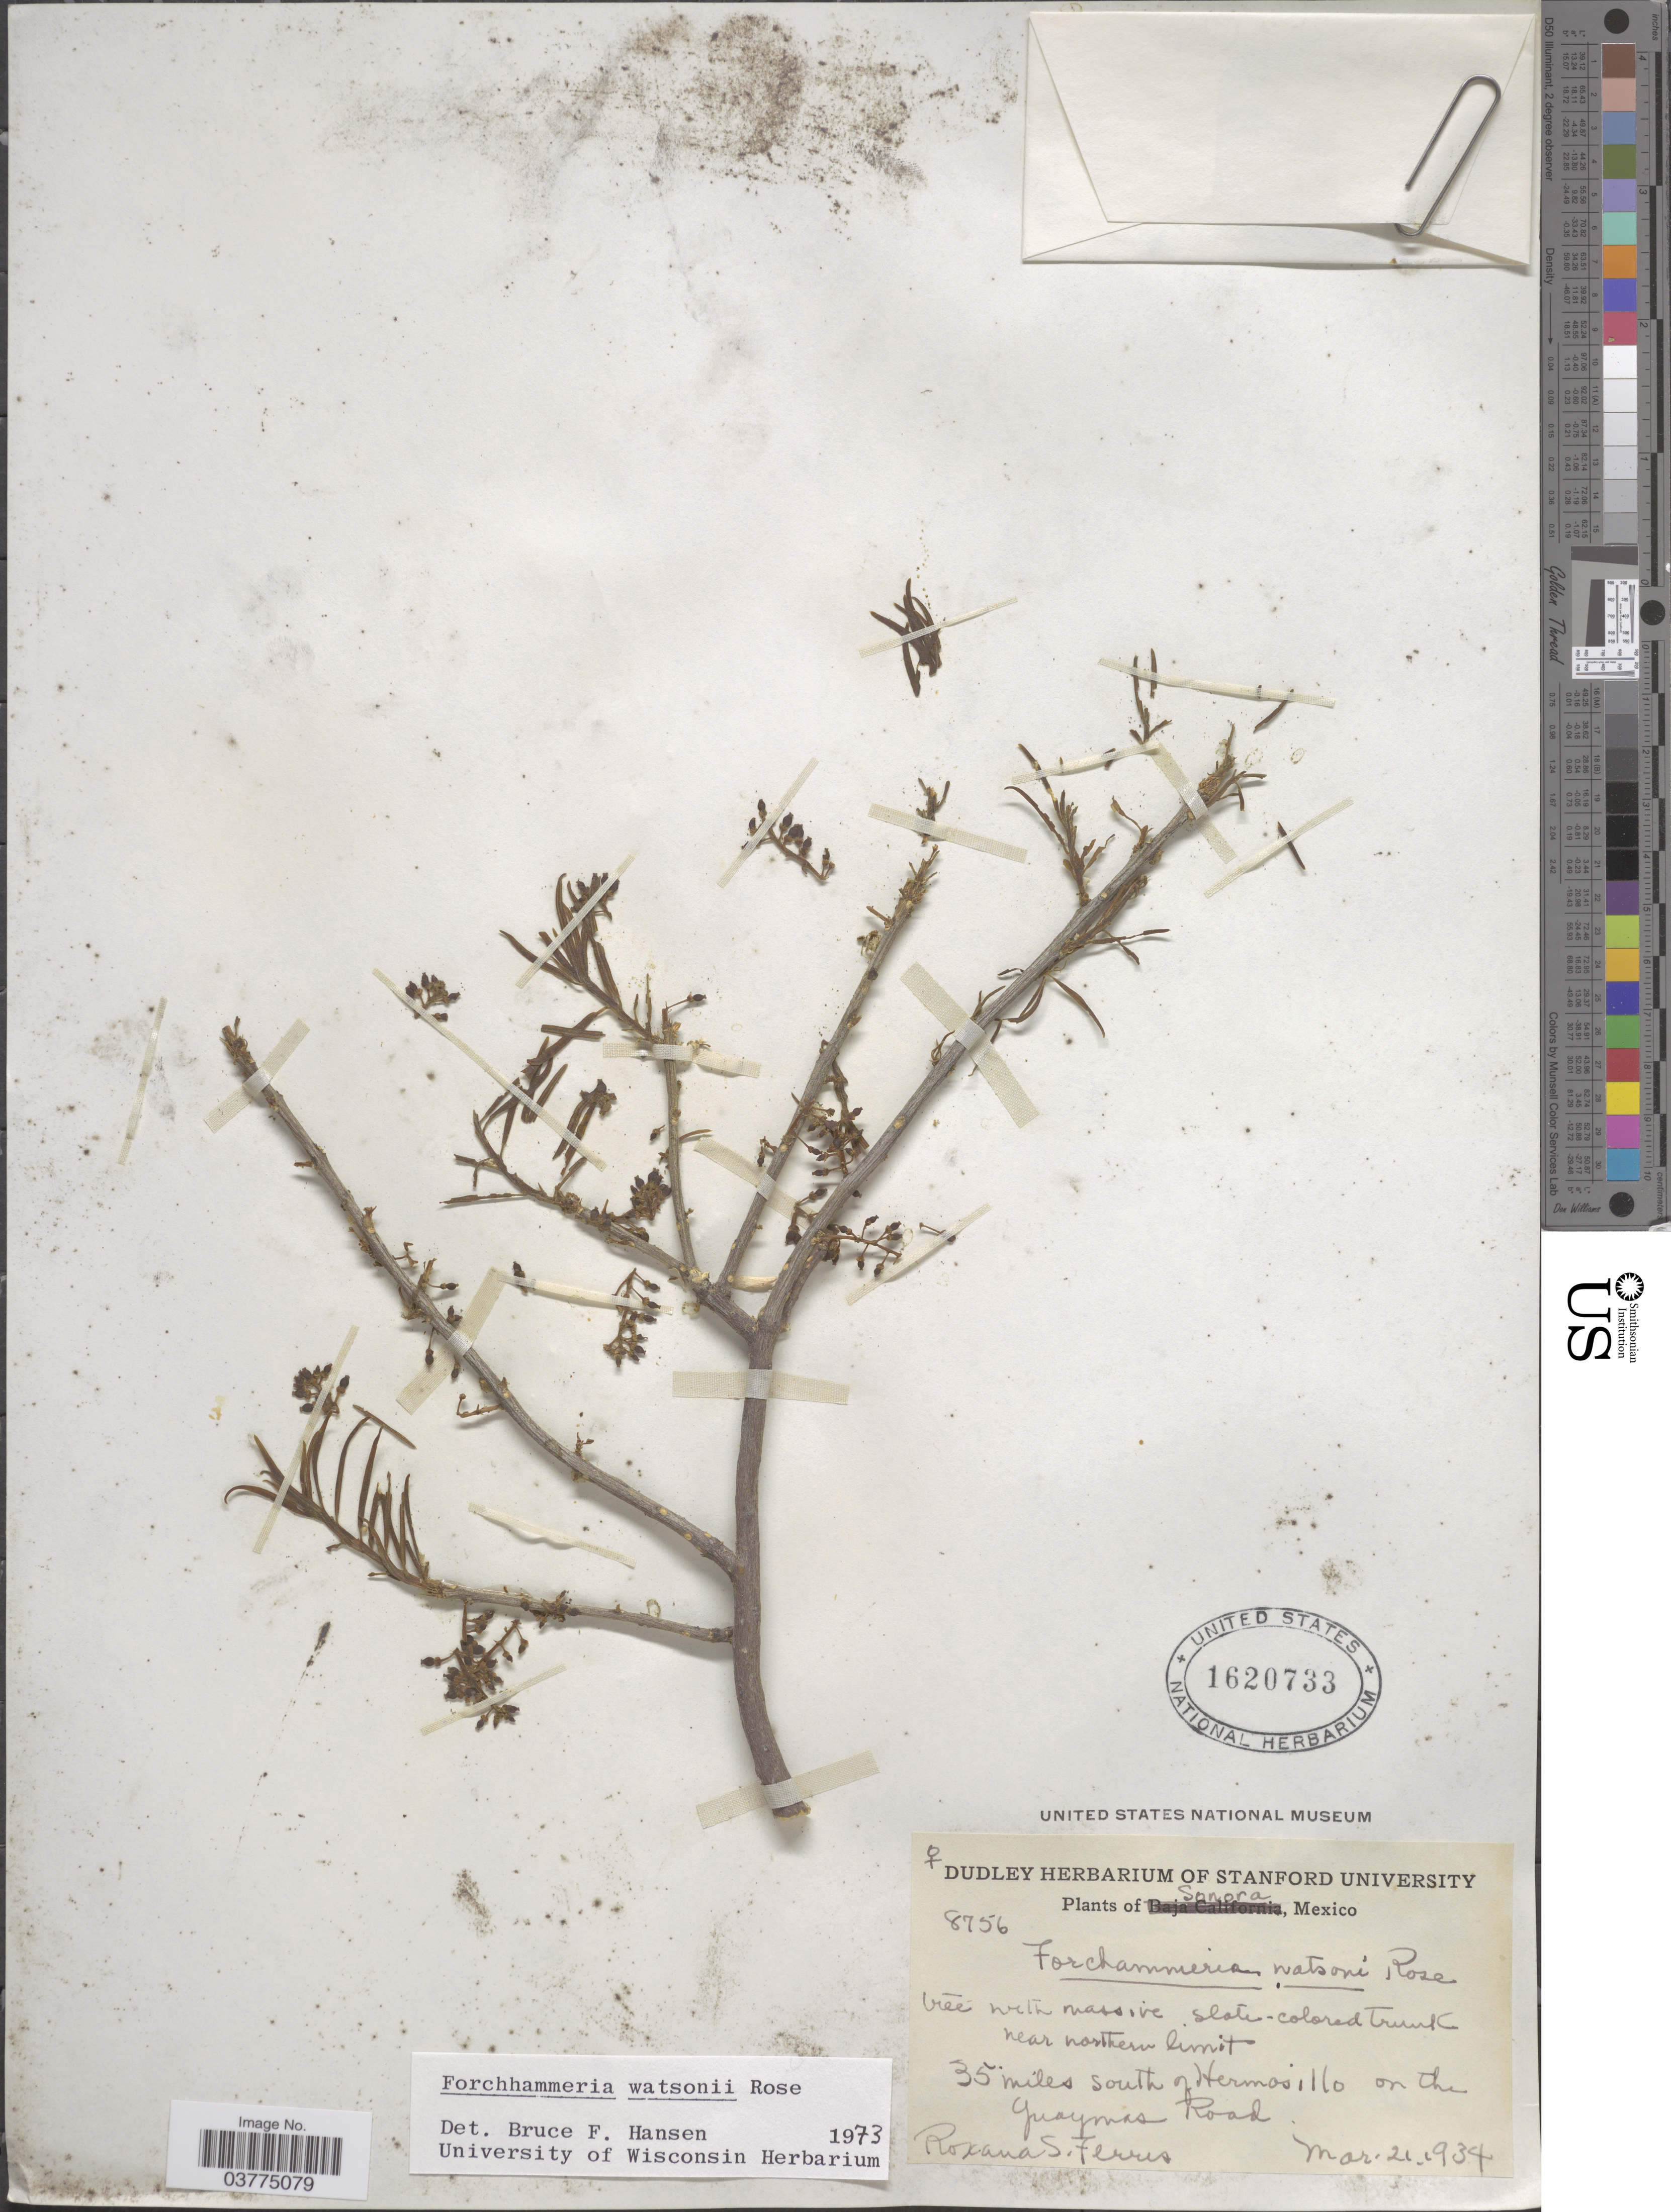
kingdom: Plantae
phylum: Tracheophyta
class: Magnoliopsida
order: Brassicales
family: Stixaceae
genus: Forchhammeria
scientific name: Forchhammeria watsonii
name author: Rose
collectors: R. S. Ferris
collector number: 8756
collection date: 1934-03-21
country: Mexico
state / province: Sonora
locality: Near northern limit. 35 miles south of Hermosillo on the Guaymas Road.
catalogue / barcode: US 1620733